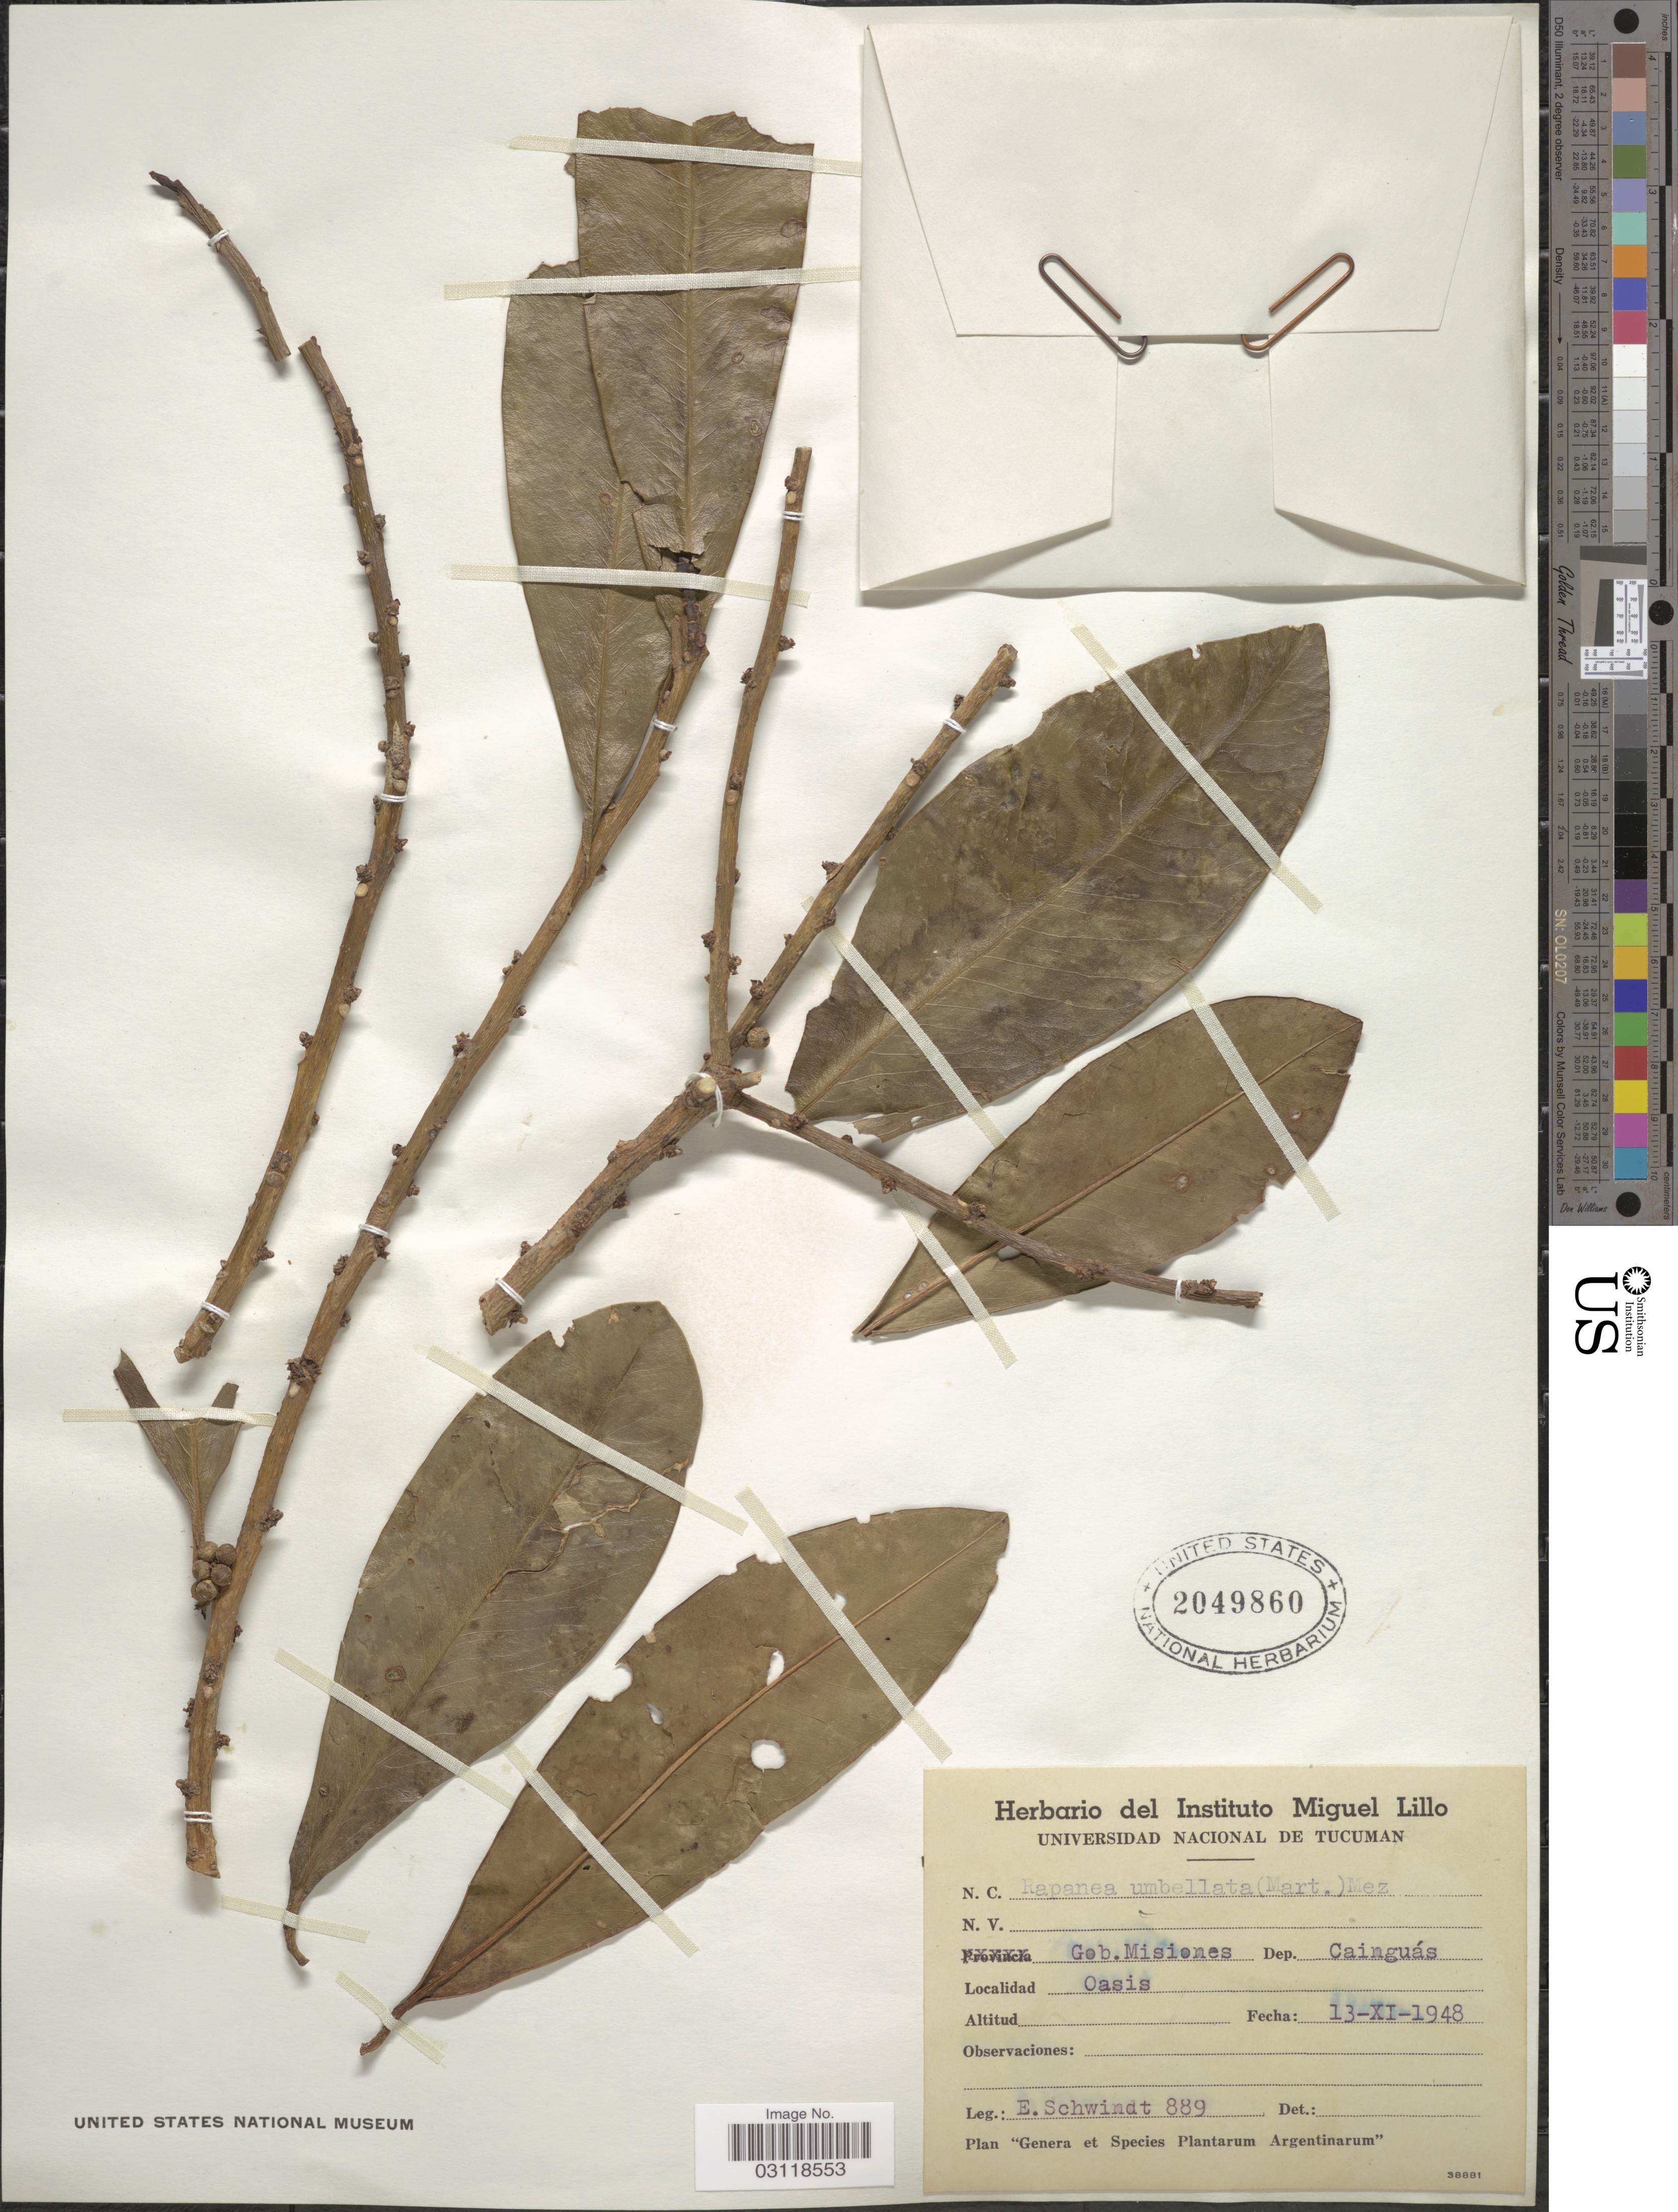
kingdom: Plantae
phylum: Tracheophyta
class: Magnoliopsida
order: Ericales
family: Primulaceae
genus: Rapanea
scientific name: Rapanea umbellata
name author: (Mart.) Mez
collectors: E. Schwindt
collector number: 889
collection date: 1948-11-13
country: Argentina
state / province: Misiones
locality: Gob. Misiones. Dep. Cainguás. Oasis.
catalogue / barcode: US 2049860